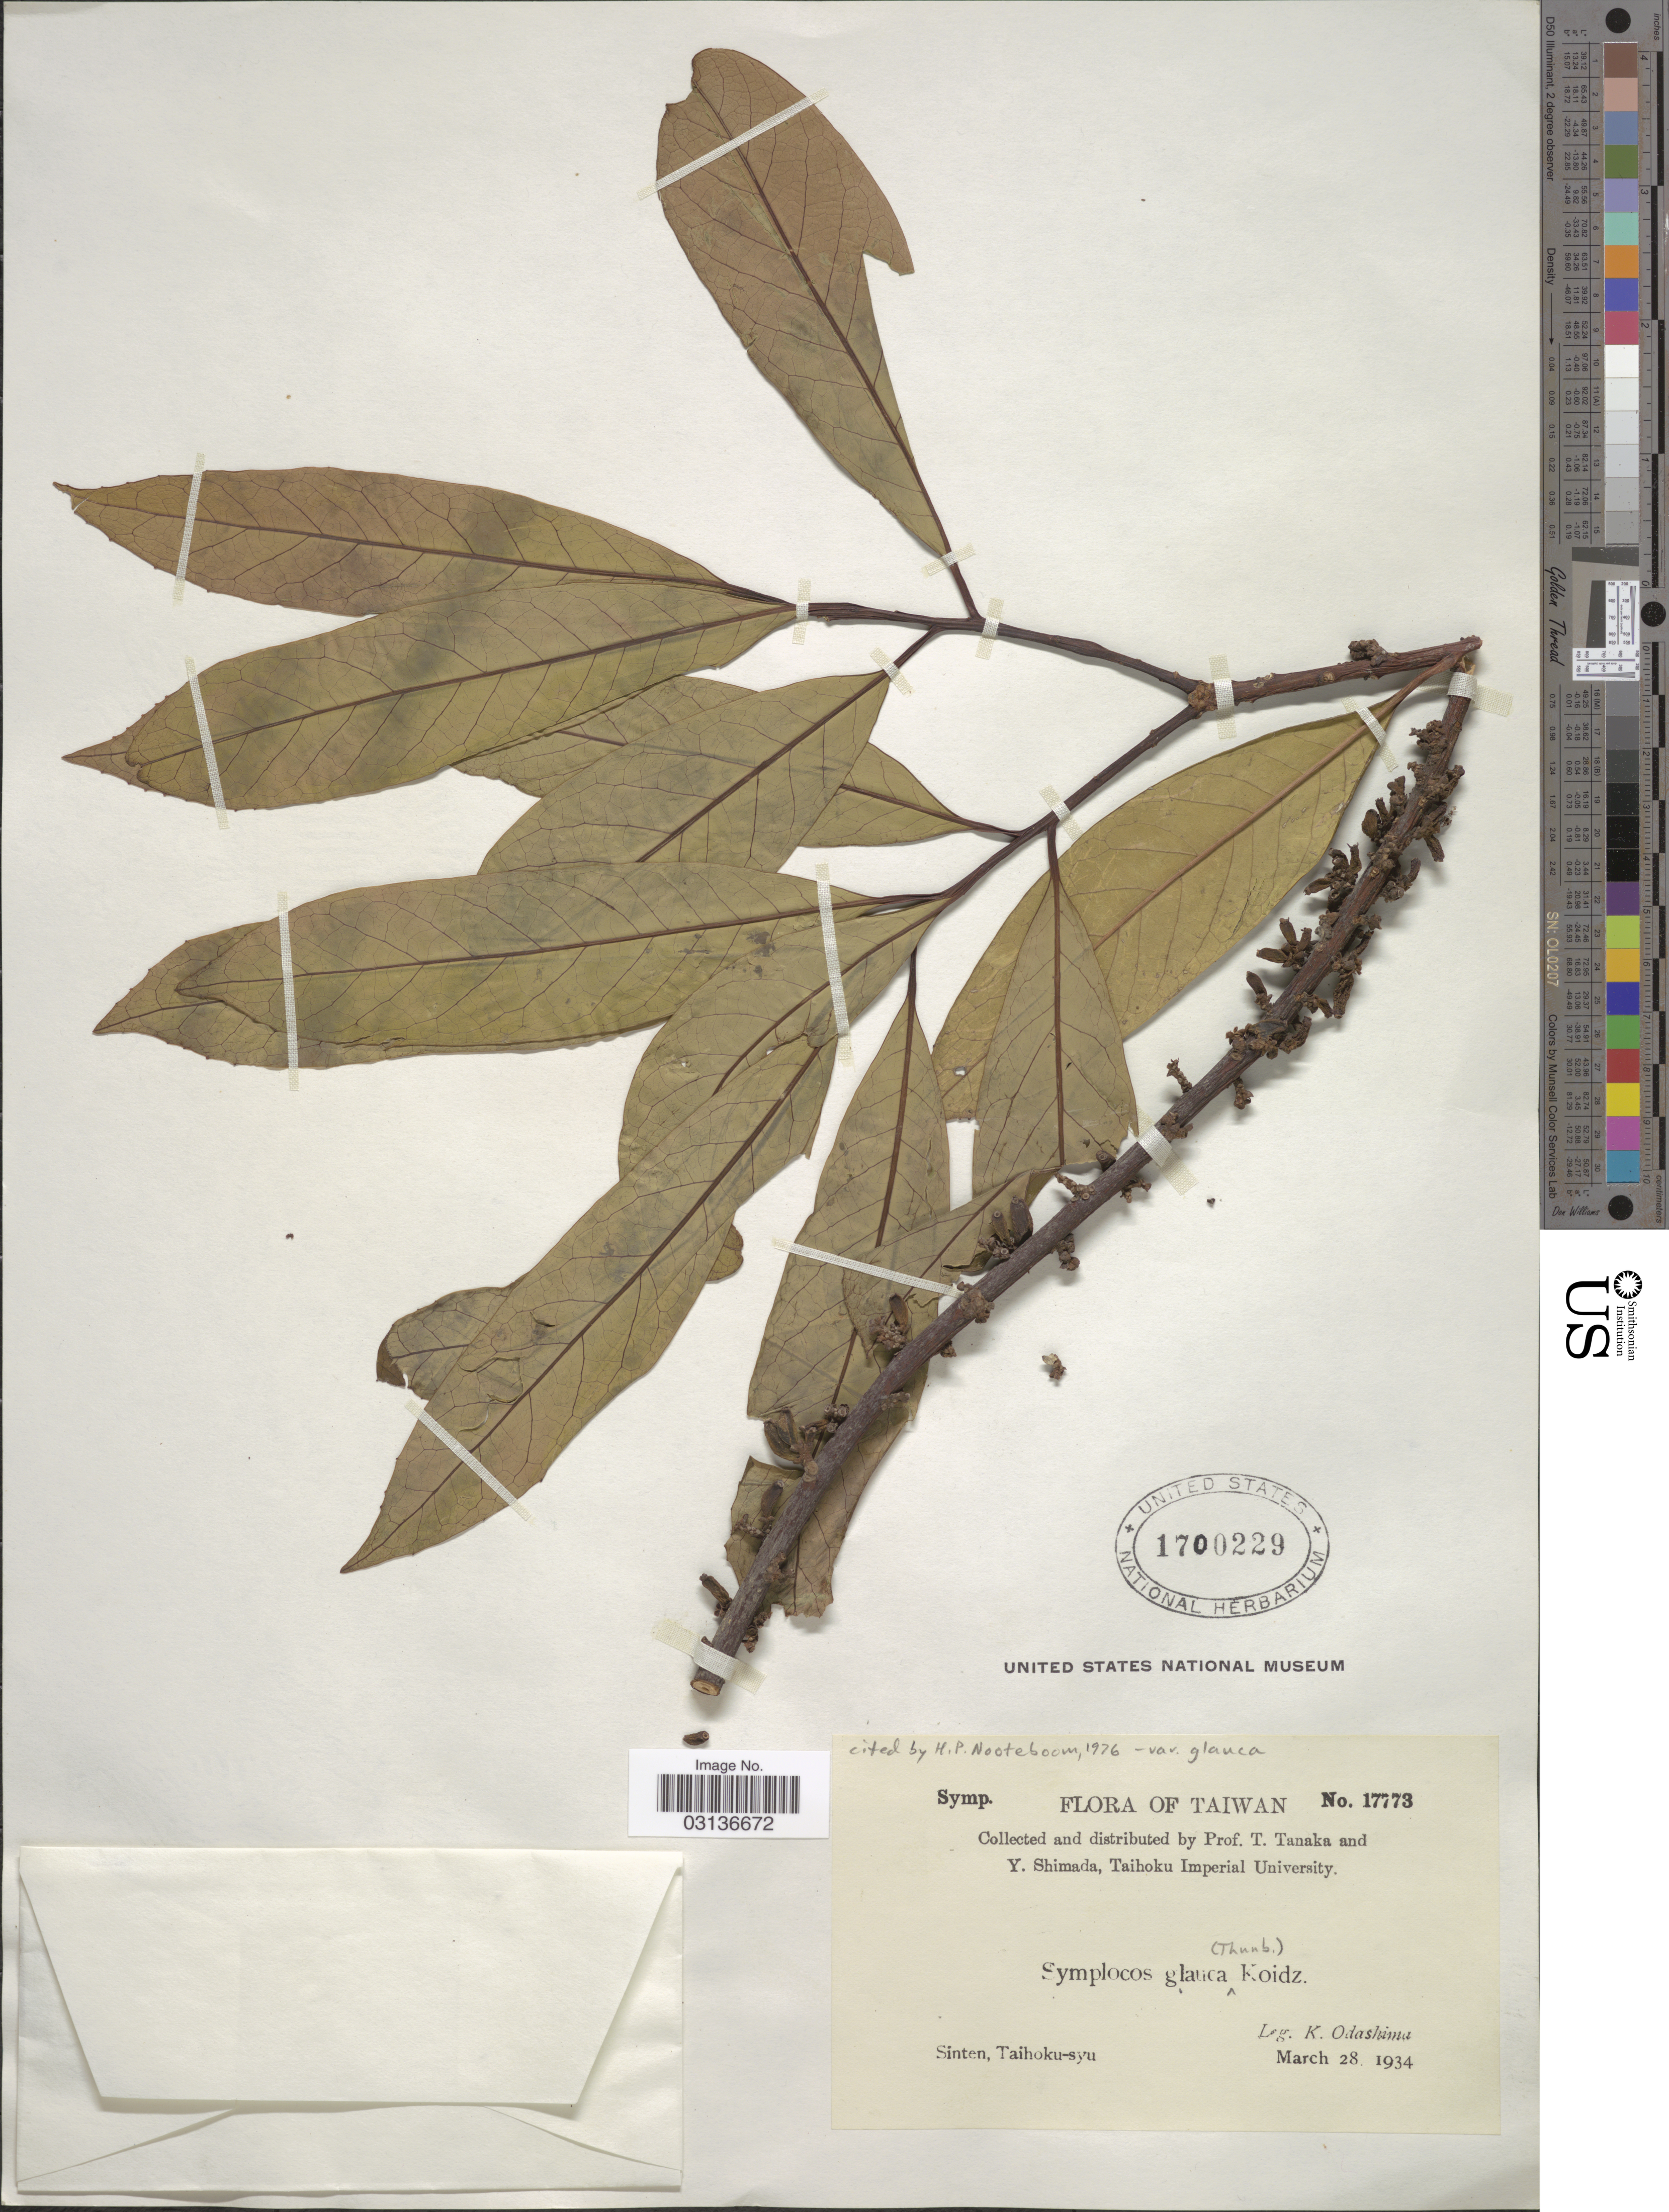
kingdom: Plantae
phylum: Tracheophyta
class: Magnoliopsida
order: Ericales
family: Symplocaceae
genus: Symplocos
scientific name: Symplocos glauca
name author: (Thunb.) Koidz.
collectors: T. Tanaka, Y. Shimada & K. Odashima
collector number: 17773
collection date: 1934-03-28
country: Taiwan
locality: Sinten, Taihoku-syu.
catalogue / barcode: US 1700229